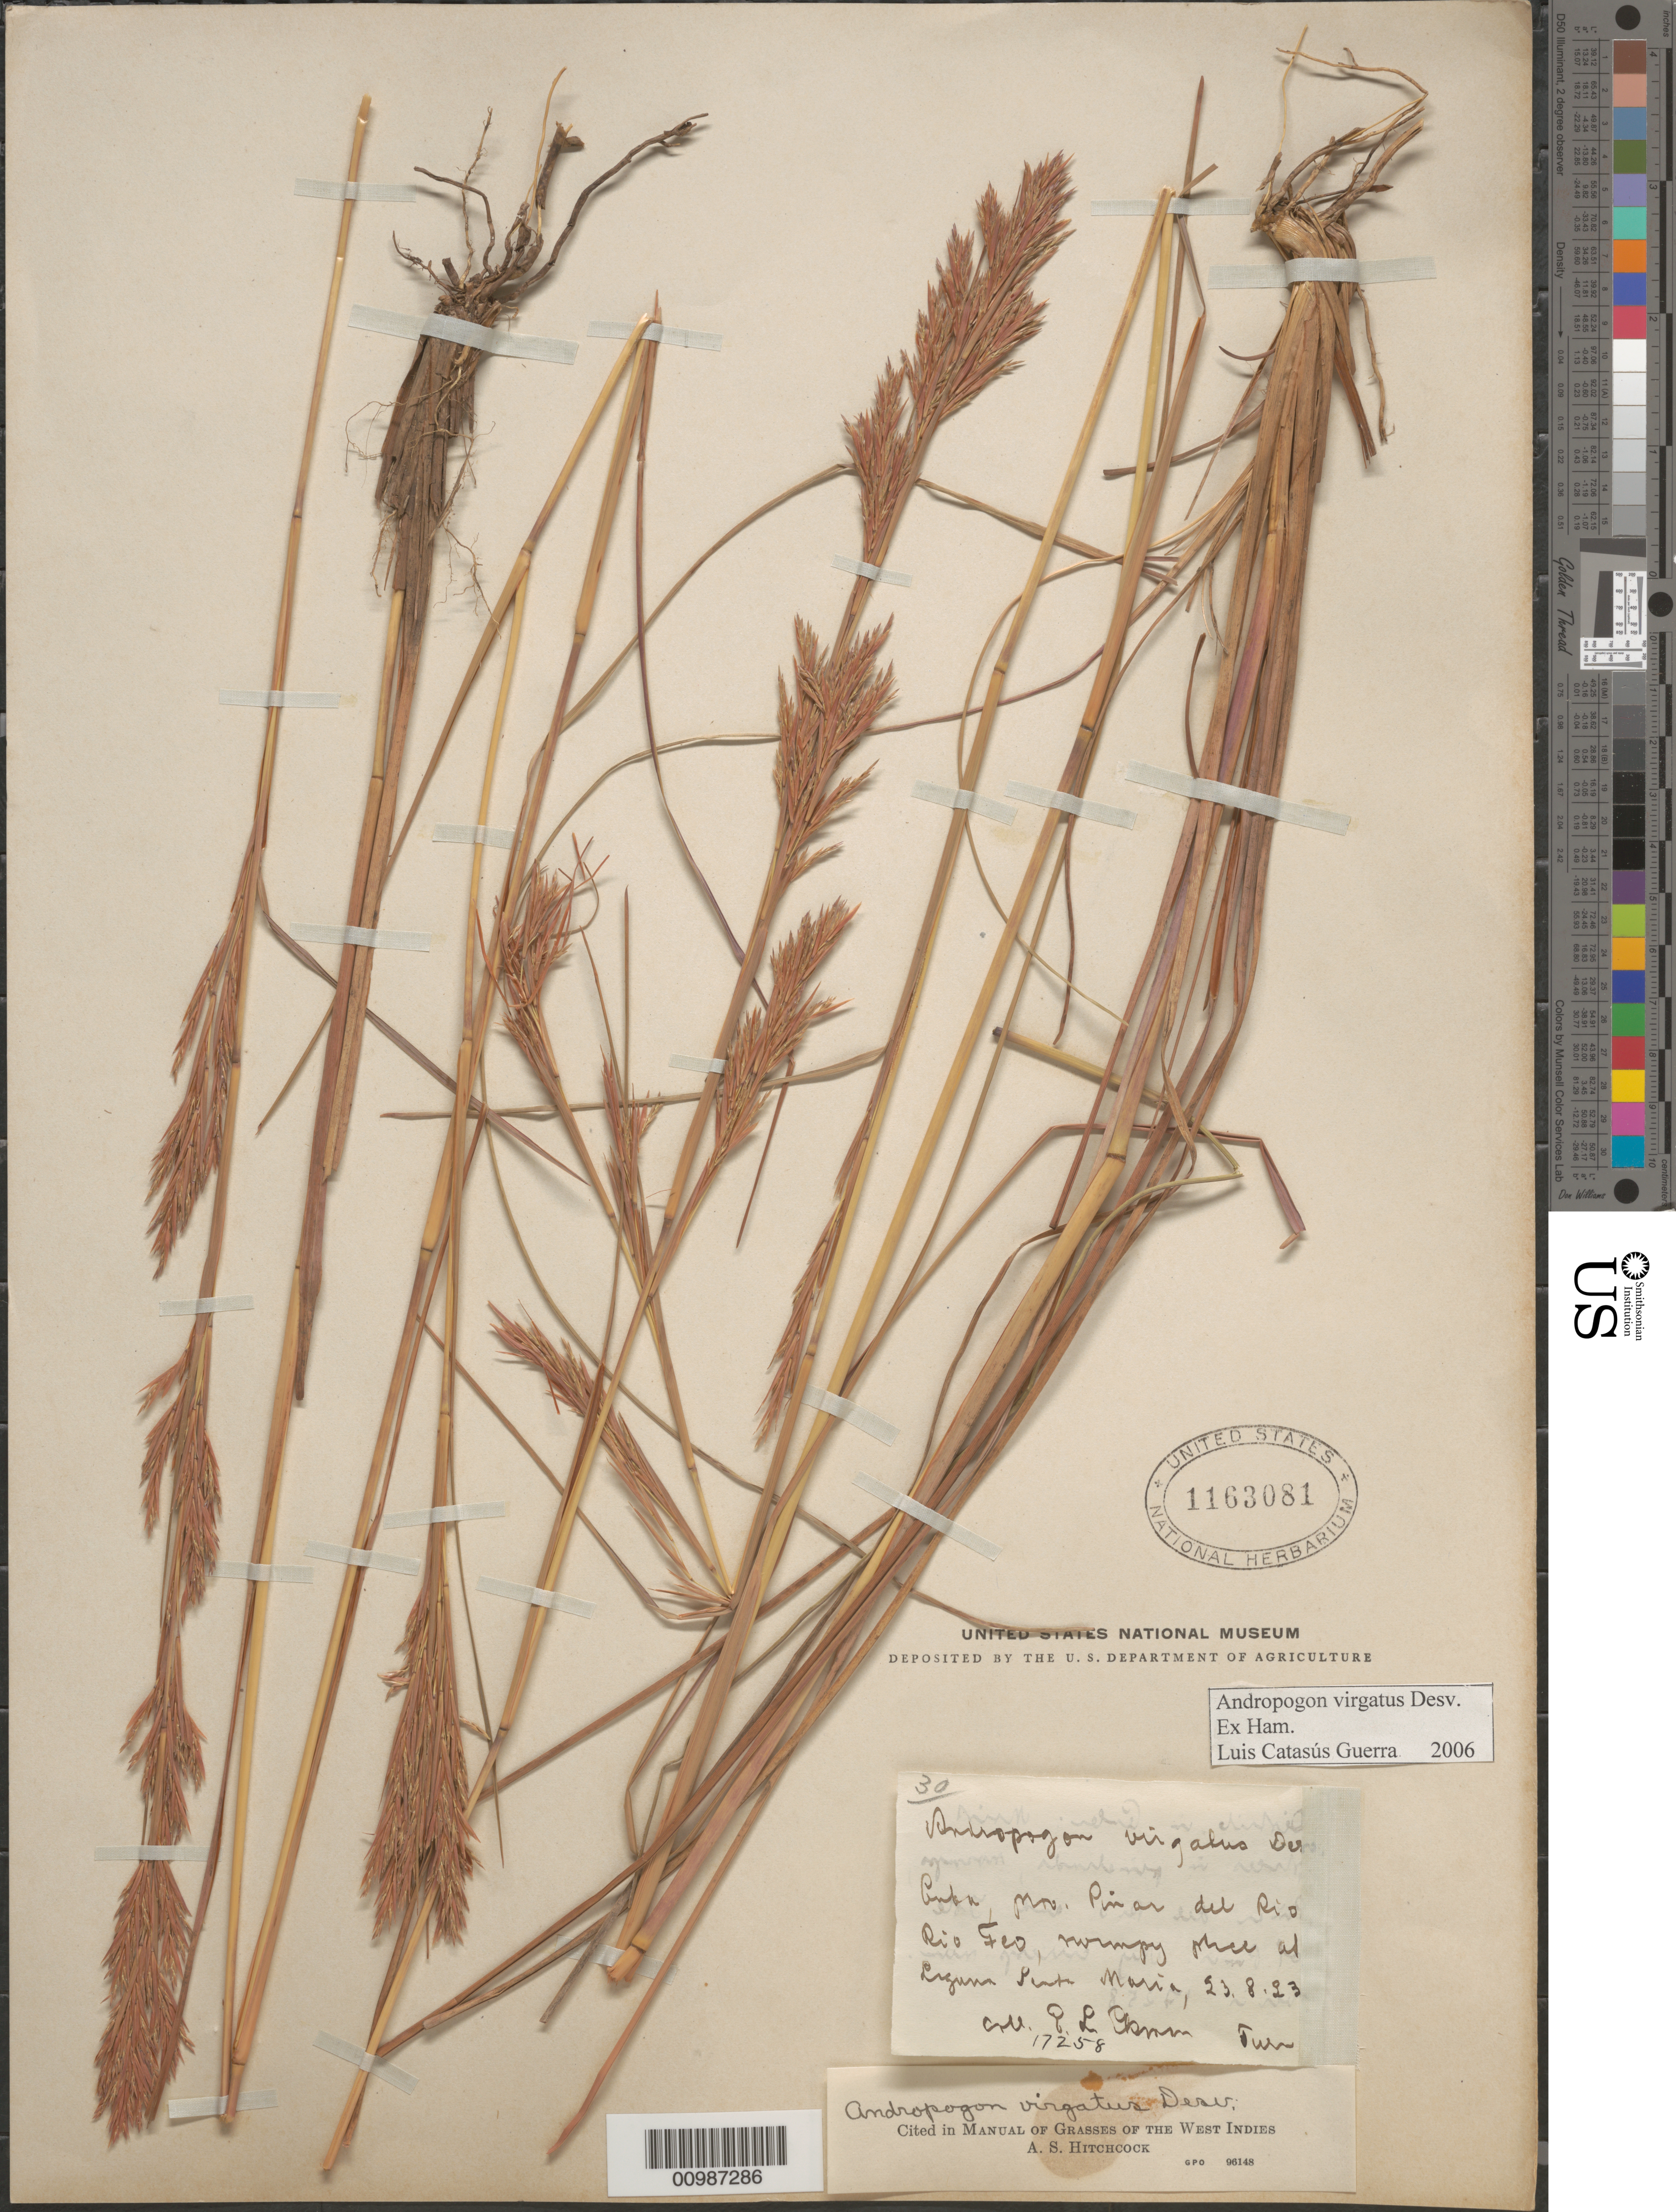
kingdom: Plantae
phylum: Tracheophyta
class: Liliopsida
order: Poales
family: Poaceae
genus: Andropogon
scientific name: Andropogon virgatus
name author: Desv. ex Ham.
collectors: E. L. Ekman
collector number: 17258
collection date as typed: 23 Aug 1923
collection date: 1923-08-23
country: Cuba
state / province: Pinar del Rio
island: Cuba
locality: Rio Feo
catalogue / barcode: US 1163081